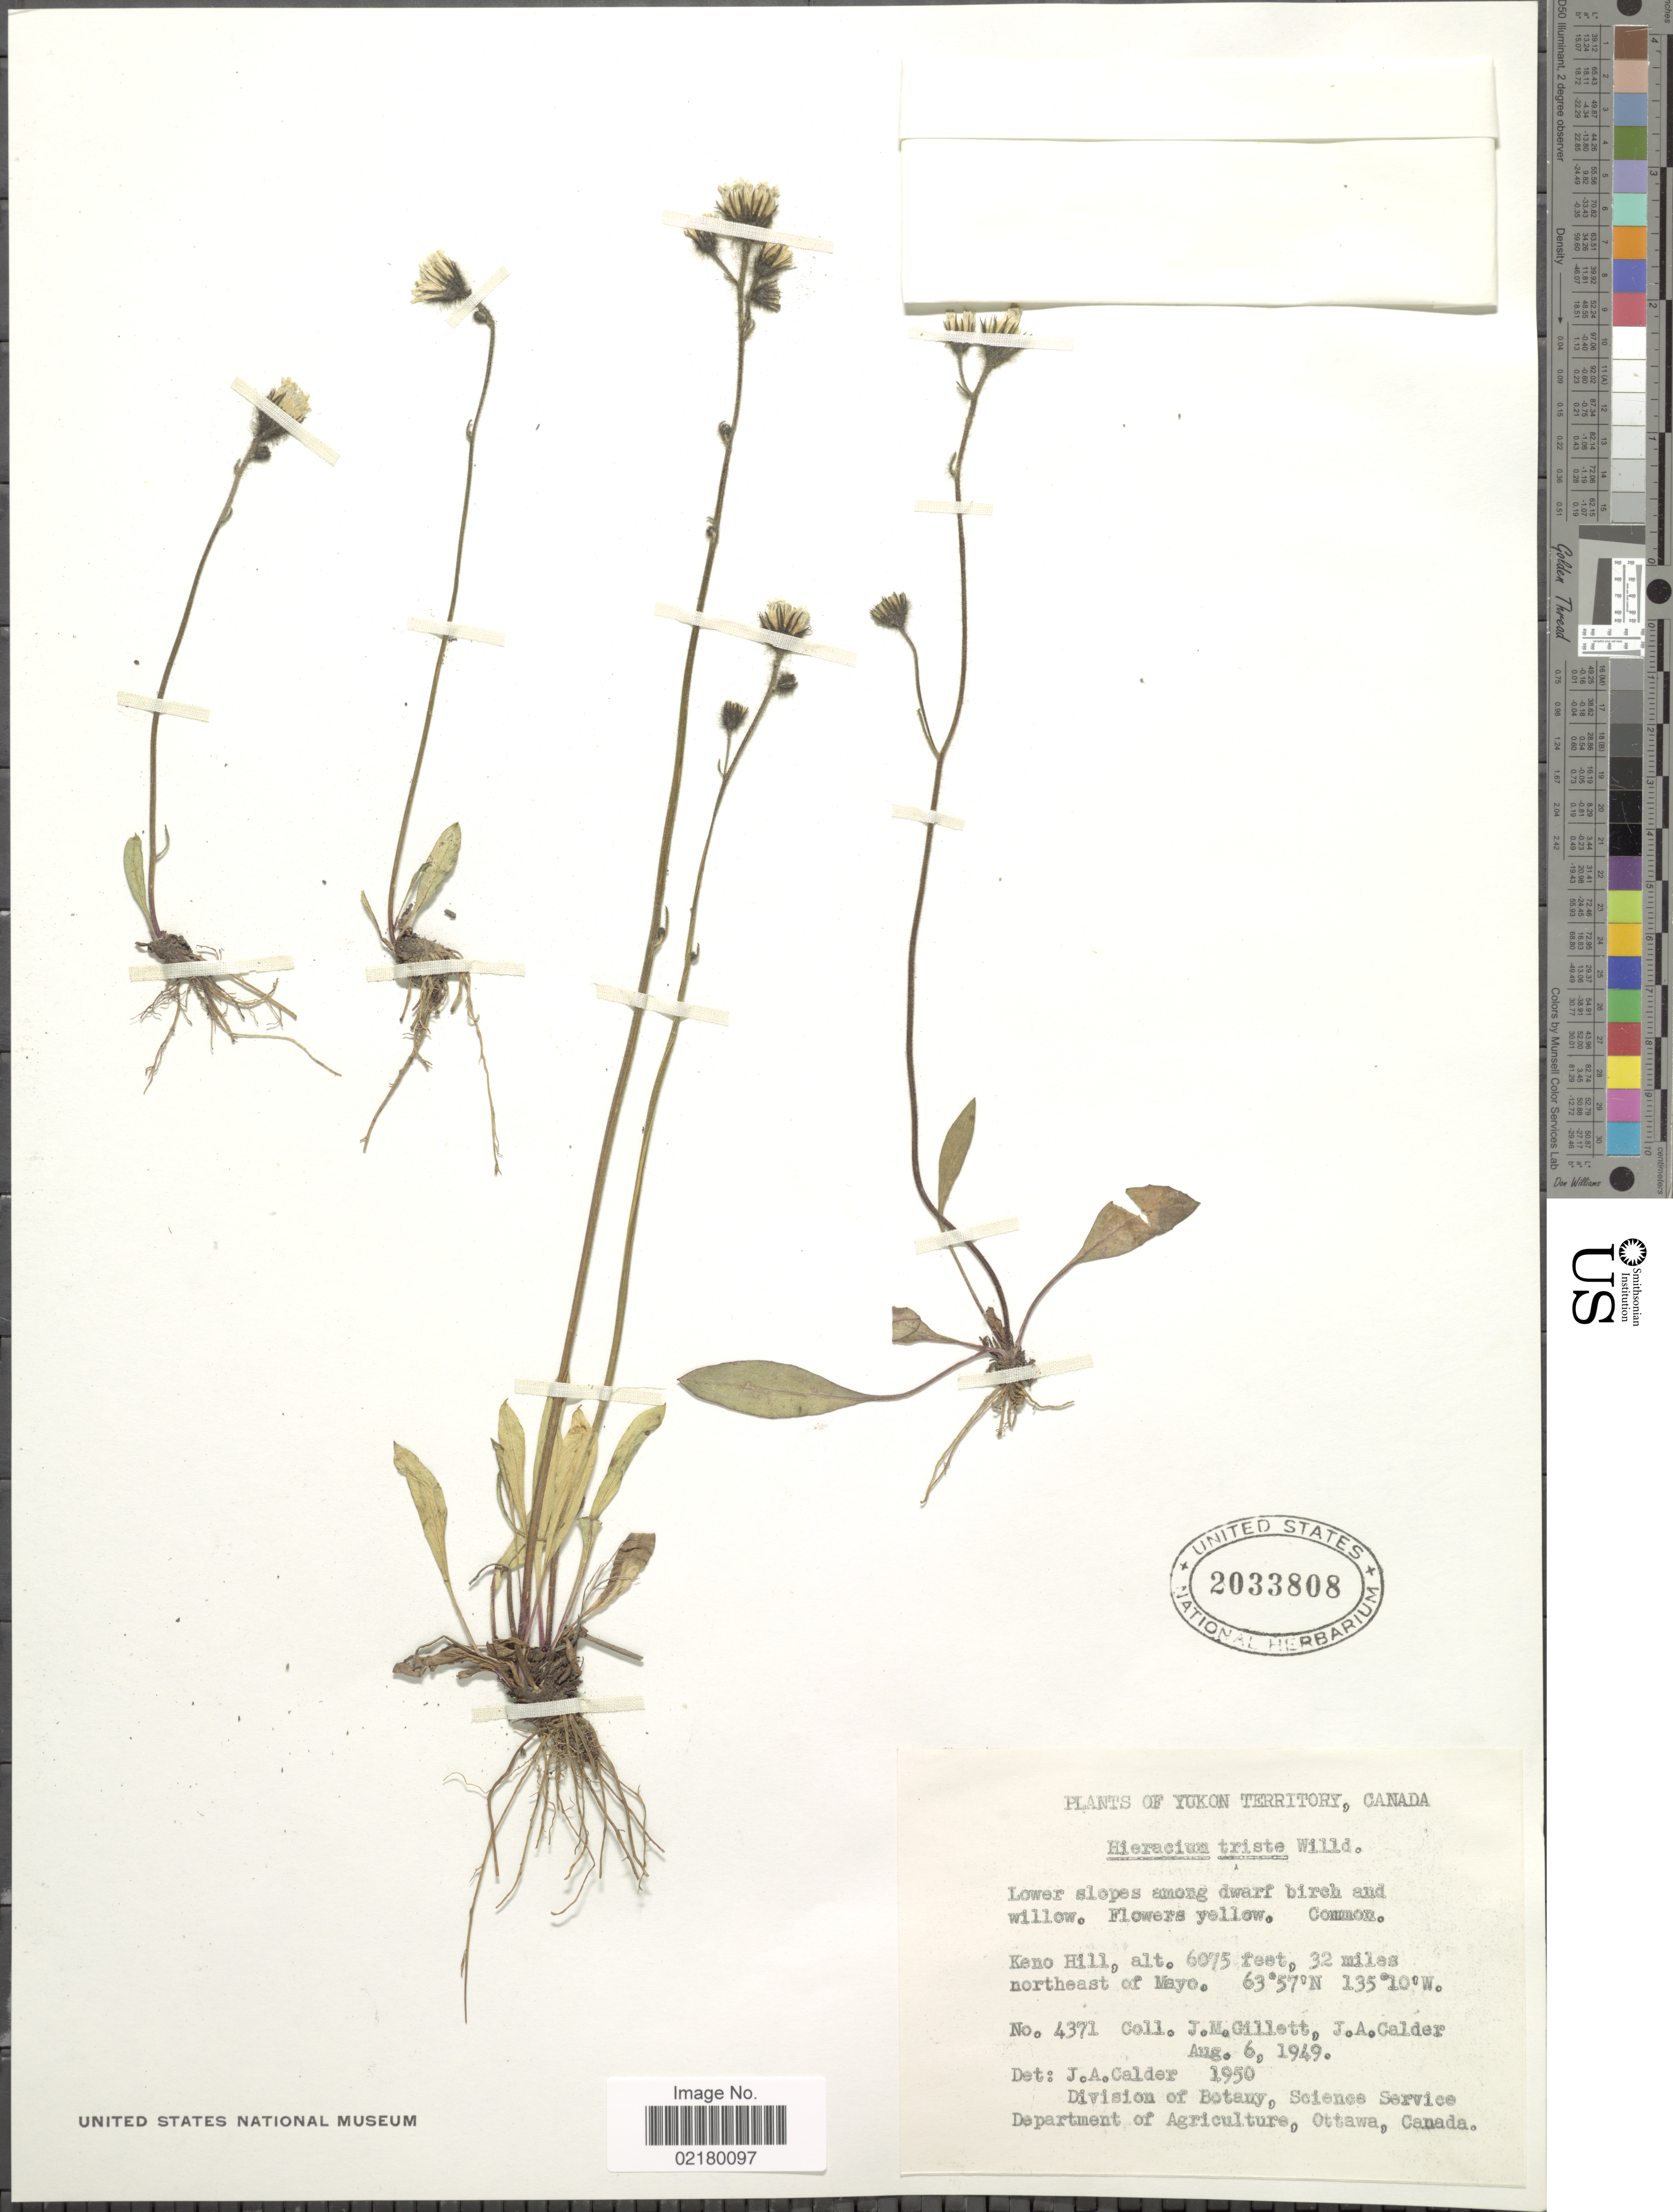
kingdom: Plantae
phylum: Tracheophyta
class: Magnoliopsida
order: Asterales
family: Asteraceae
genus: Hieracium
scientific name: Hieracium triste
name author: Willd. ex Spreng.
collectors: J. M. Gillett & J. A. Calder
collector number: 4371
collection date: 1949-08-06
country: Canada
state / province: Yukon Territory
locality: Lower slopes among dwarf birch and willow. Keno Hill, 32 miles northeast of Mayo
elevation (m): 1852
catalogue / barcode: US 2033808